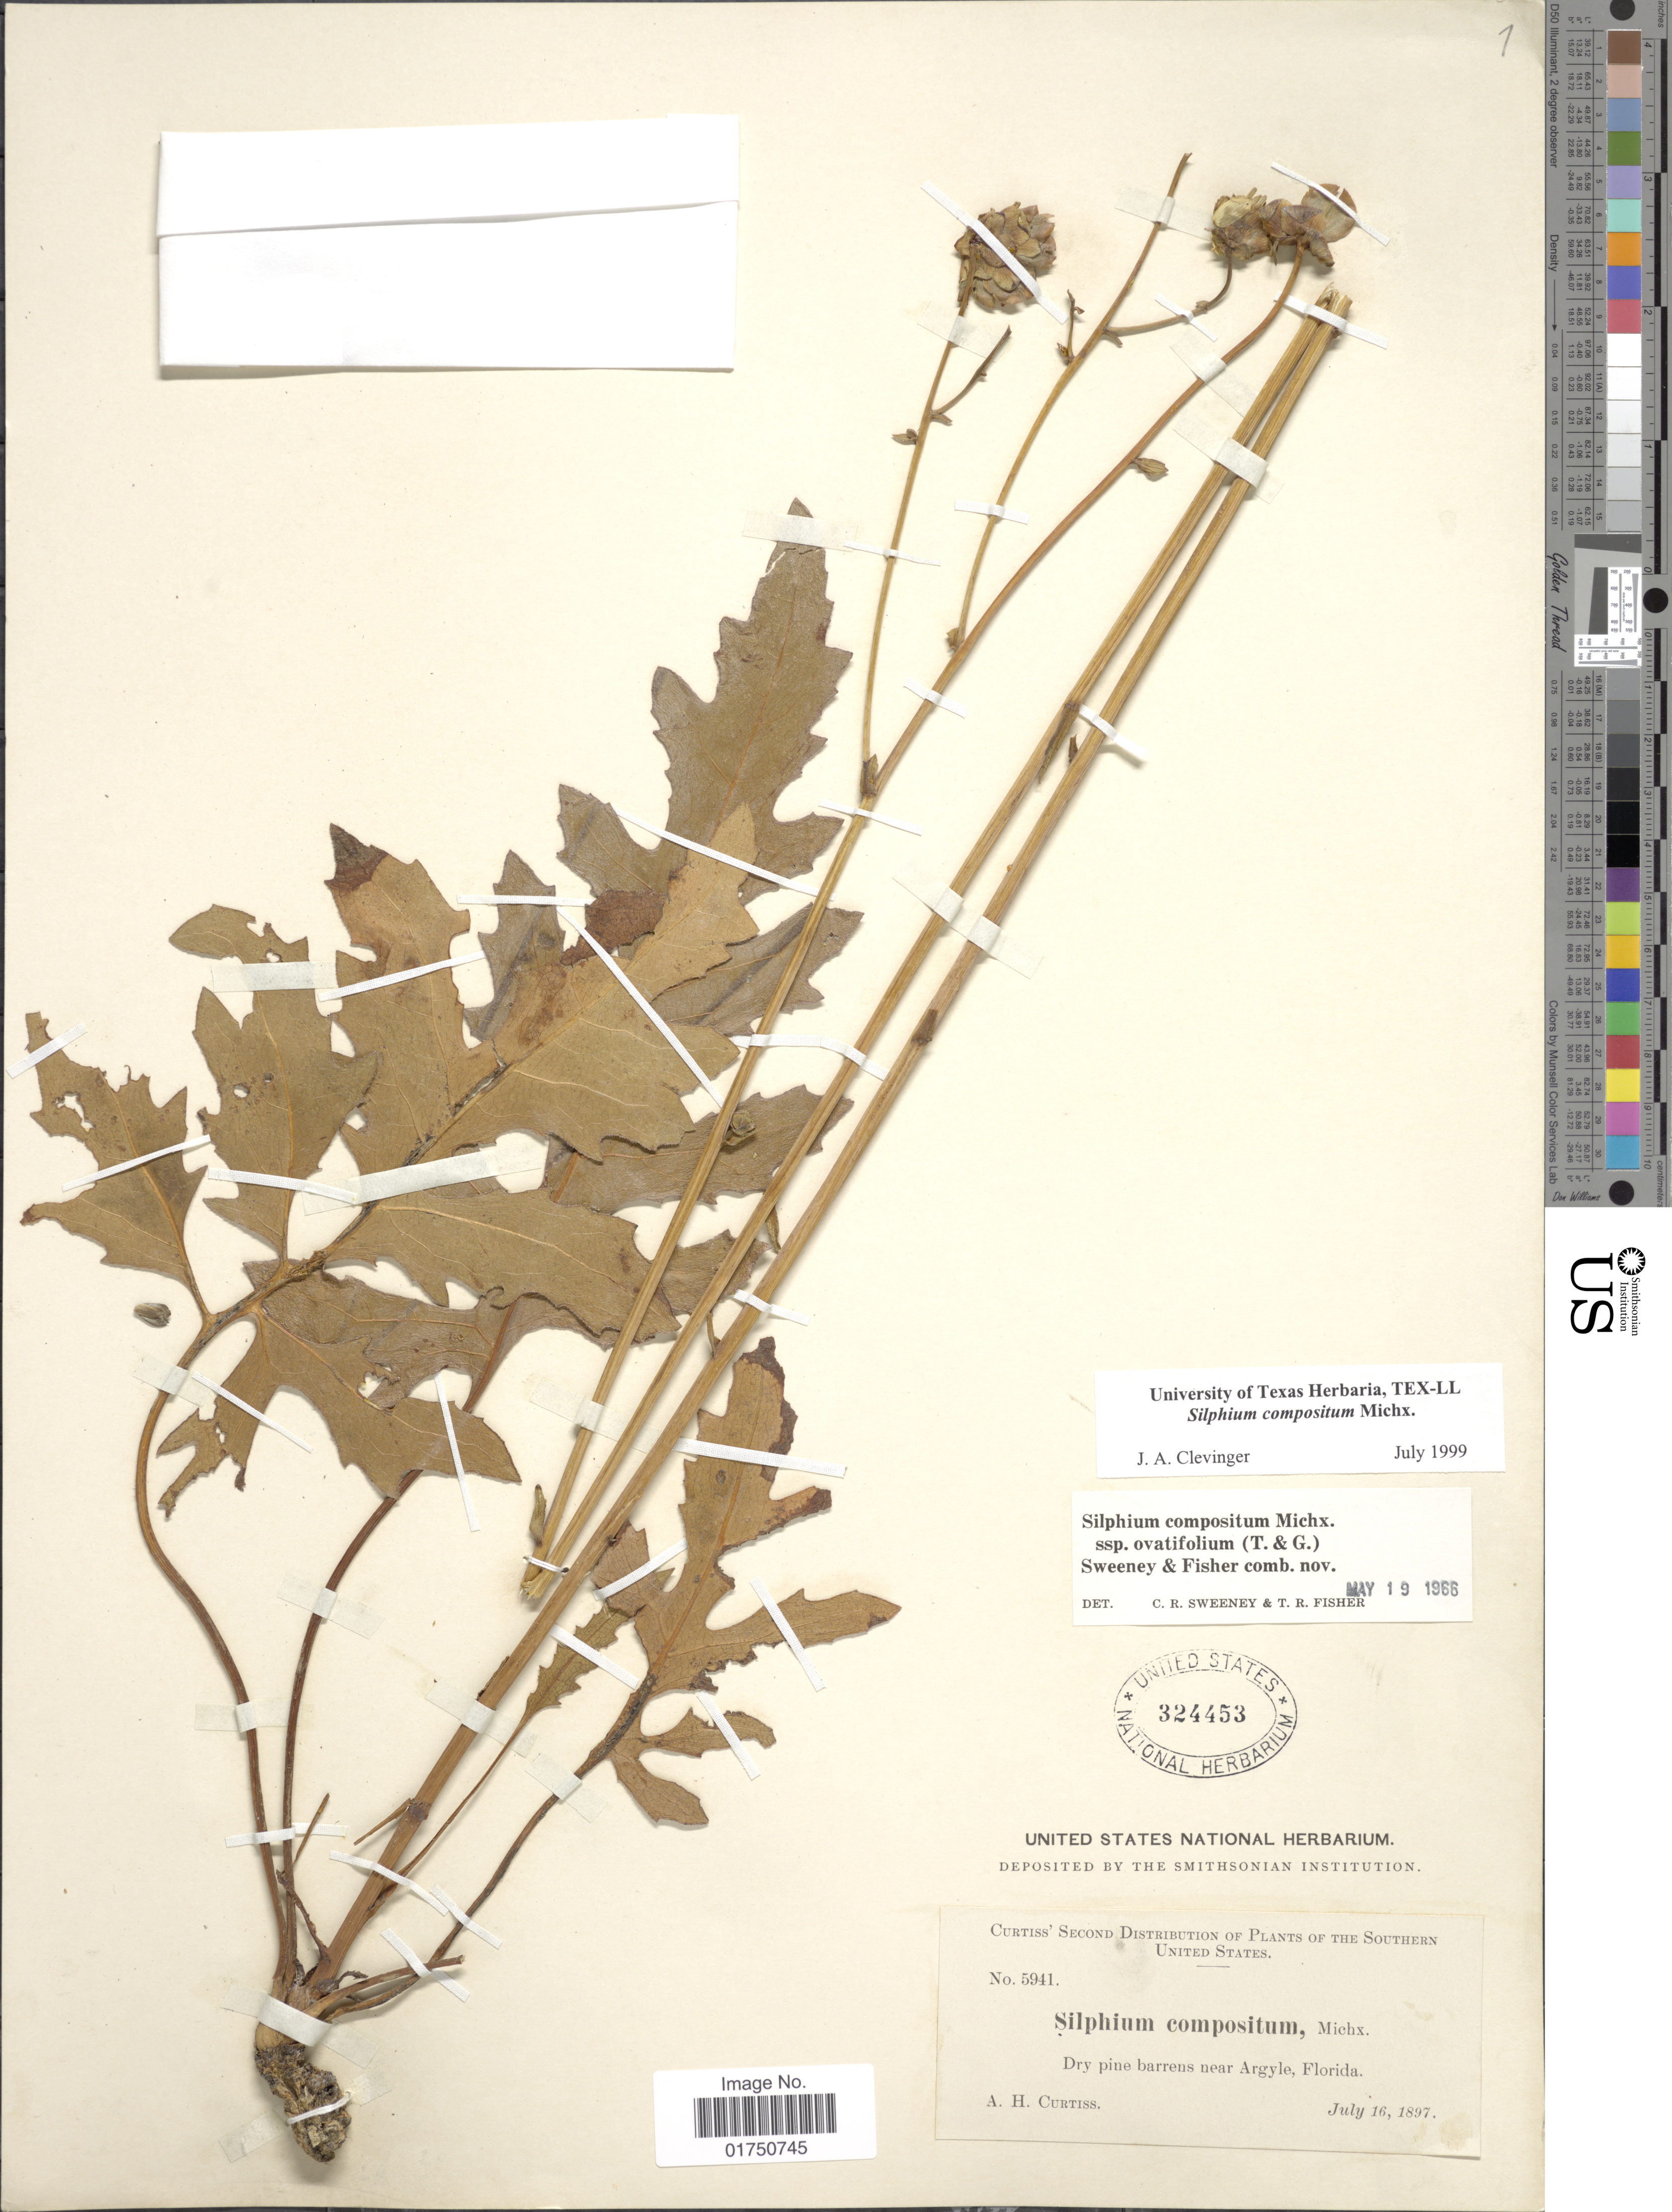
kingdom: Plantae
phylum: Tracheophyta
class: Magnoliopsida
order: Asterales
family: Asteraceae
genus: Silphium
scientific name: Silphium compositum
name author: Michx.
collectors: A. H. Curtiss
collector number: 5941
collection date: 1897-07-16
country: United States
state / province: Florida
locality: Southern United States. Dry pine barrens near Argyle, Florida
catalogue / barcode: US 324453